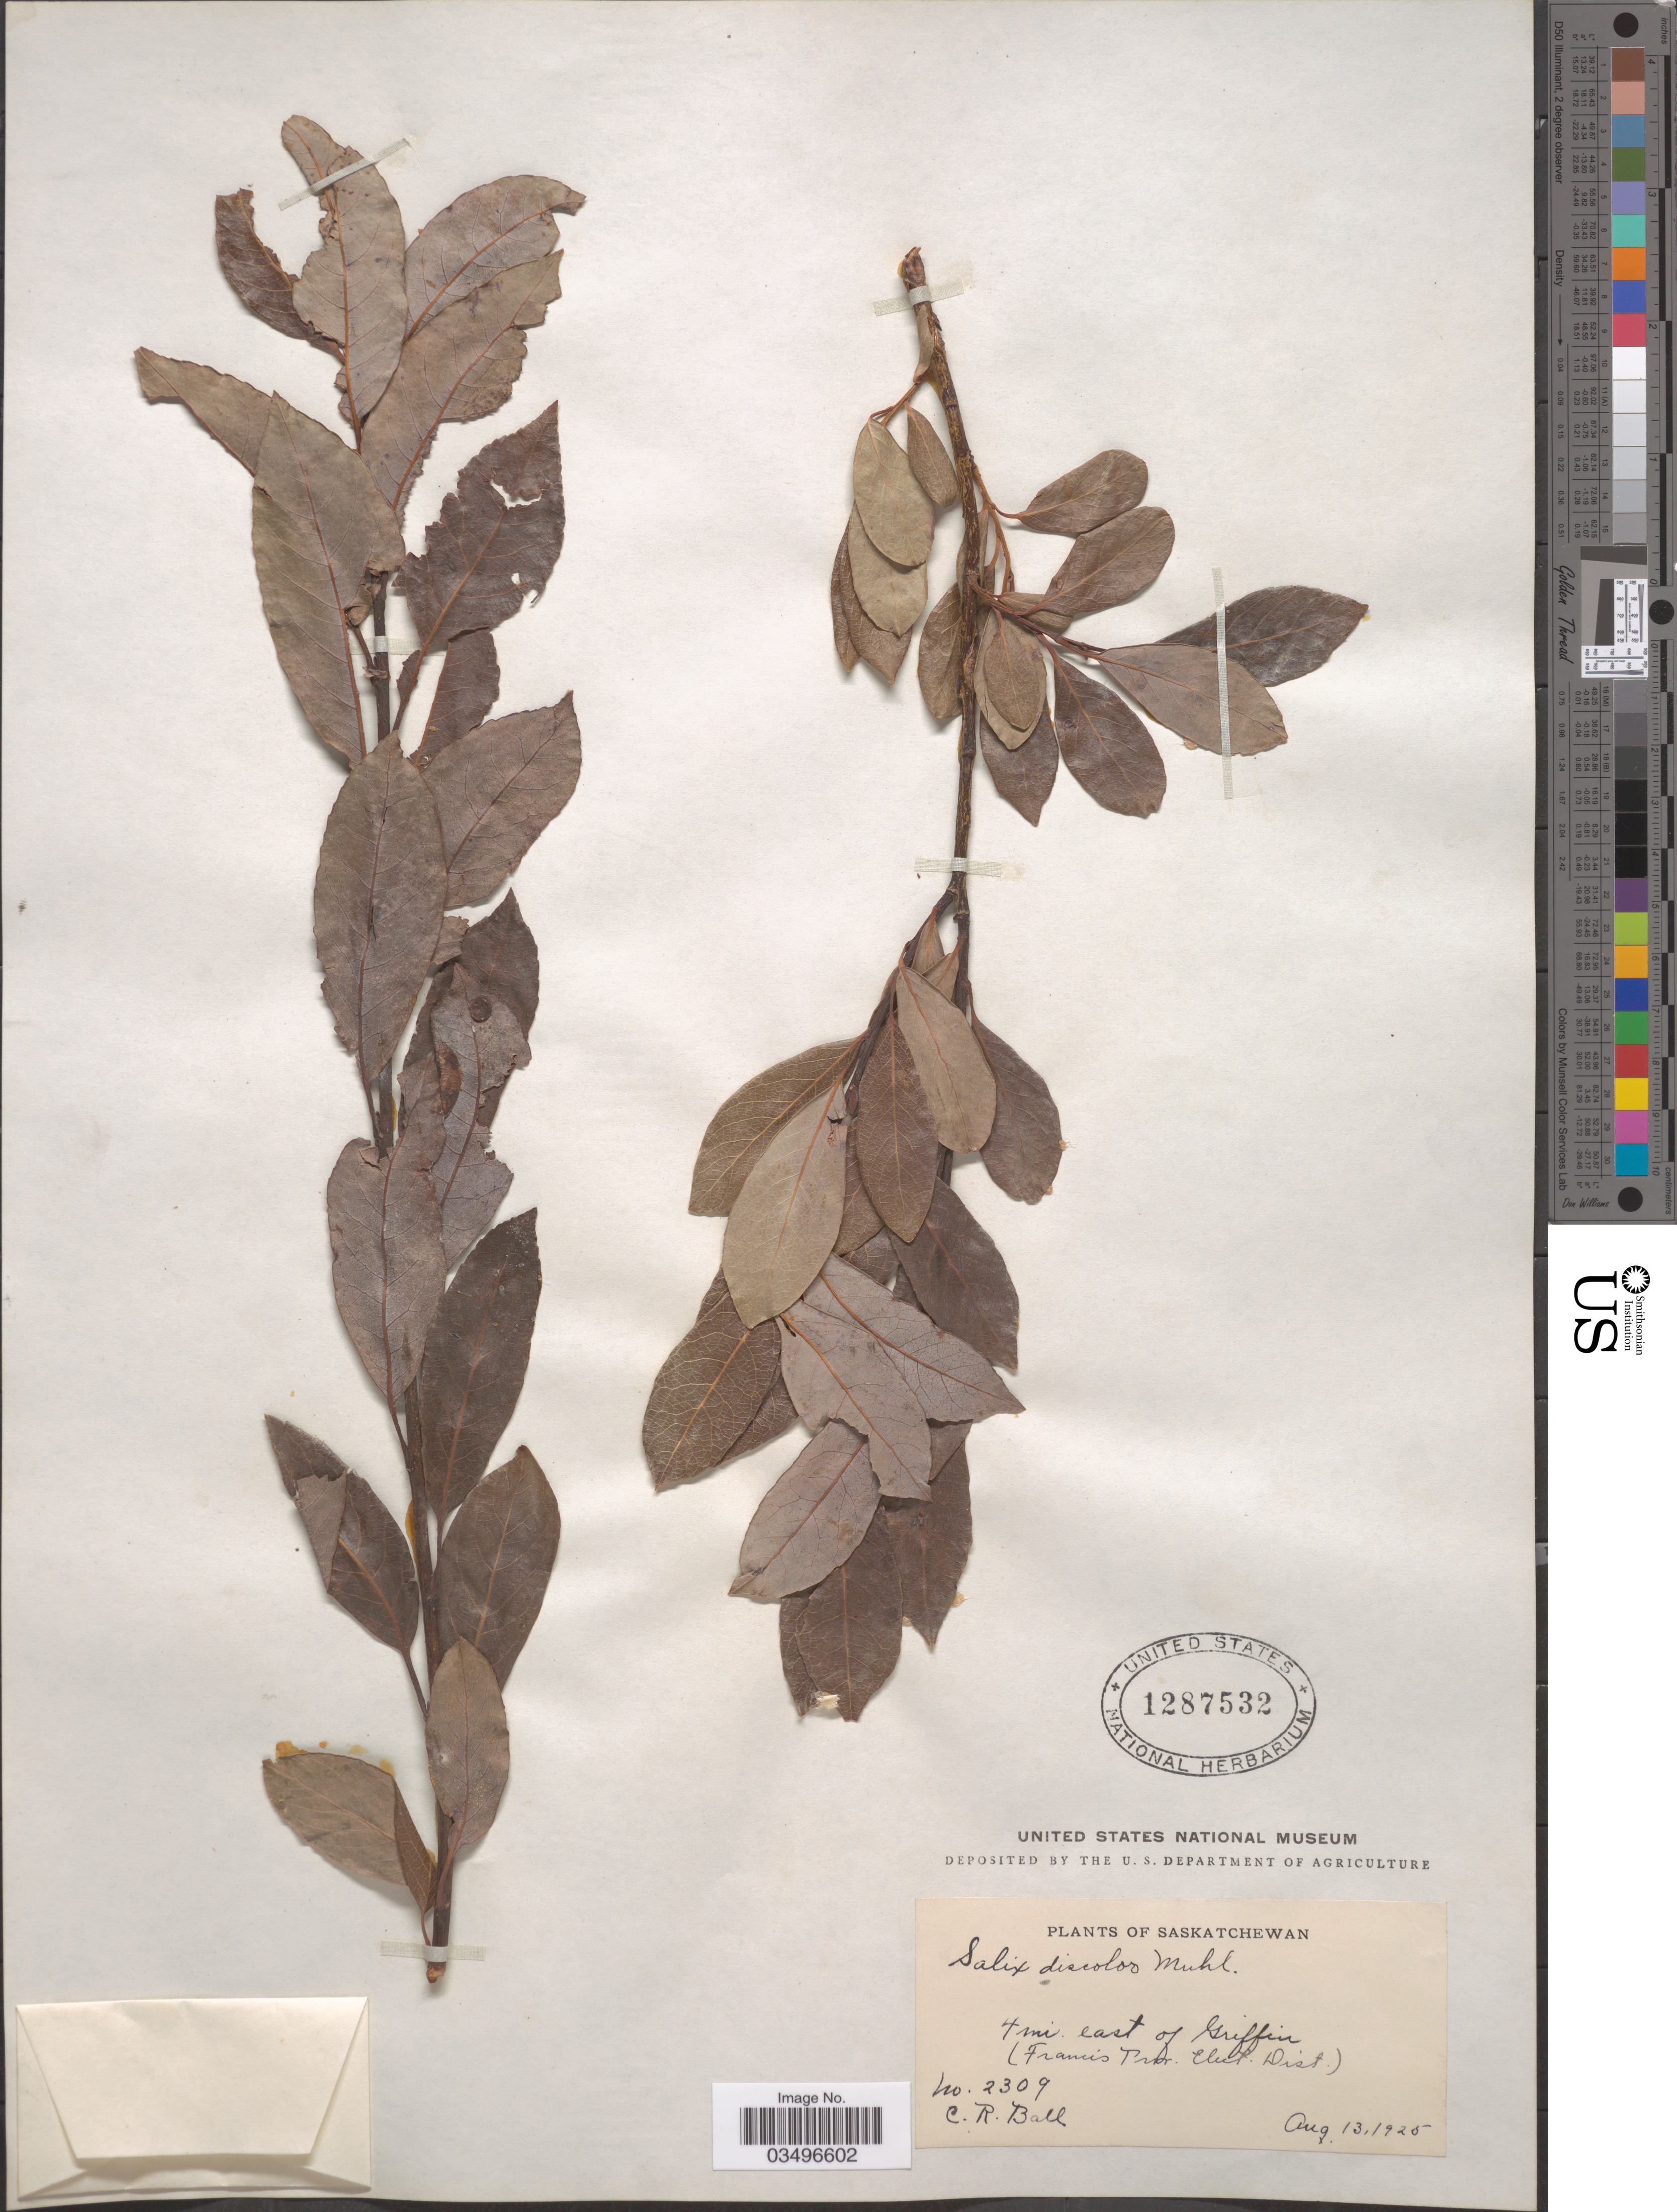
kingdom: Plantae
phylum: Tracheophyta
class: Magnoliopsida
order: Malpighiales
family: Salicaceae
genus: Salix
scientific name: Salix discolor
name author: Muhl.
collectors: C. R. Ball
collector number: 2309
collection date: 1925-08-13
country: Canada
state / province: Saskatchewan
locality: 4 mi. east of Griffin (Francis Prov. Elect. Dist.).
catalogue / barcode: US 1287532